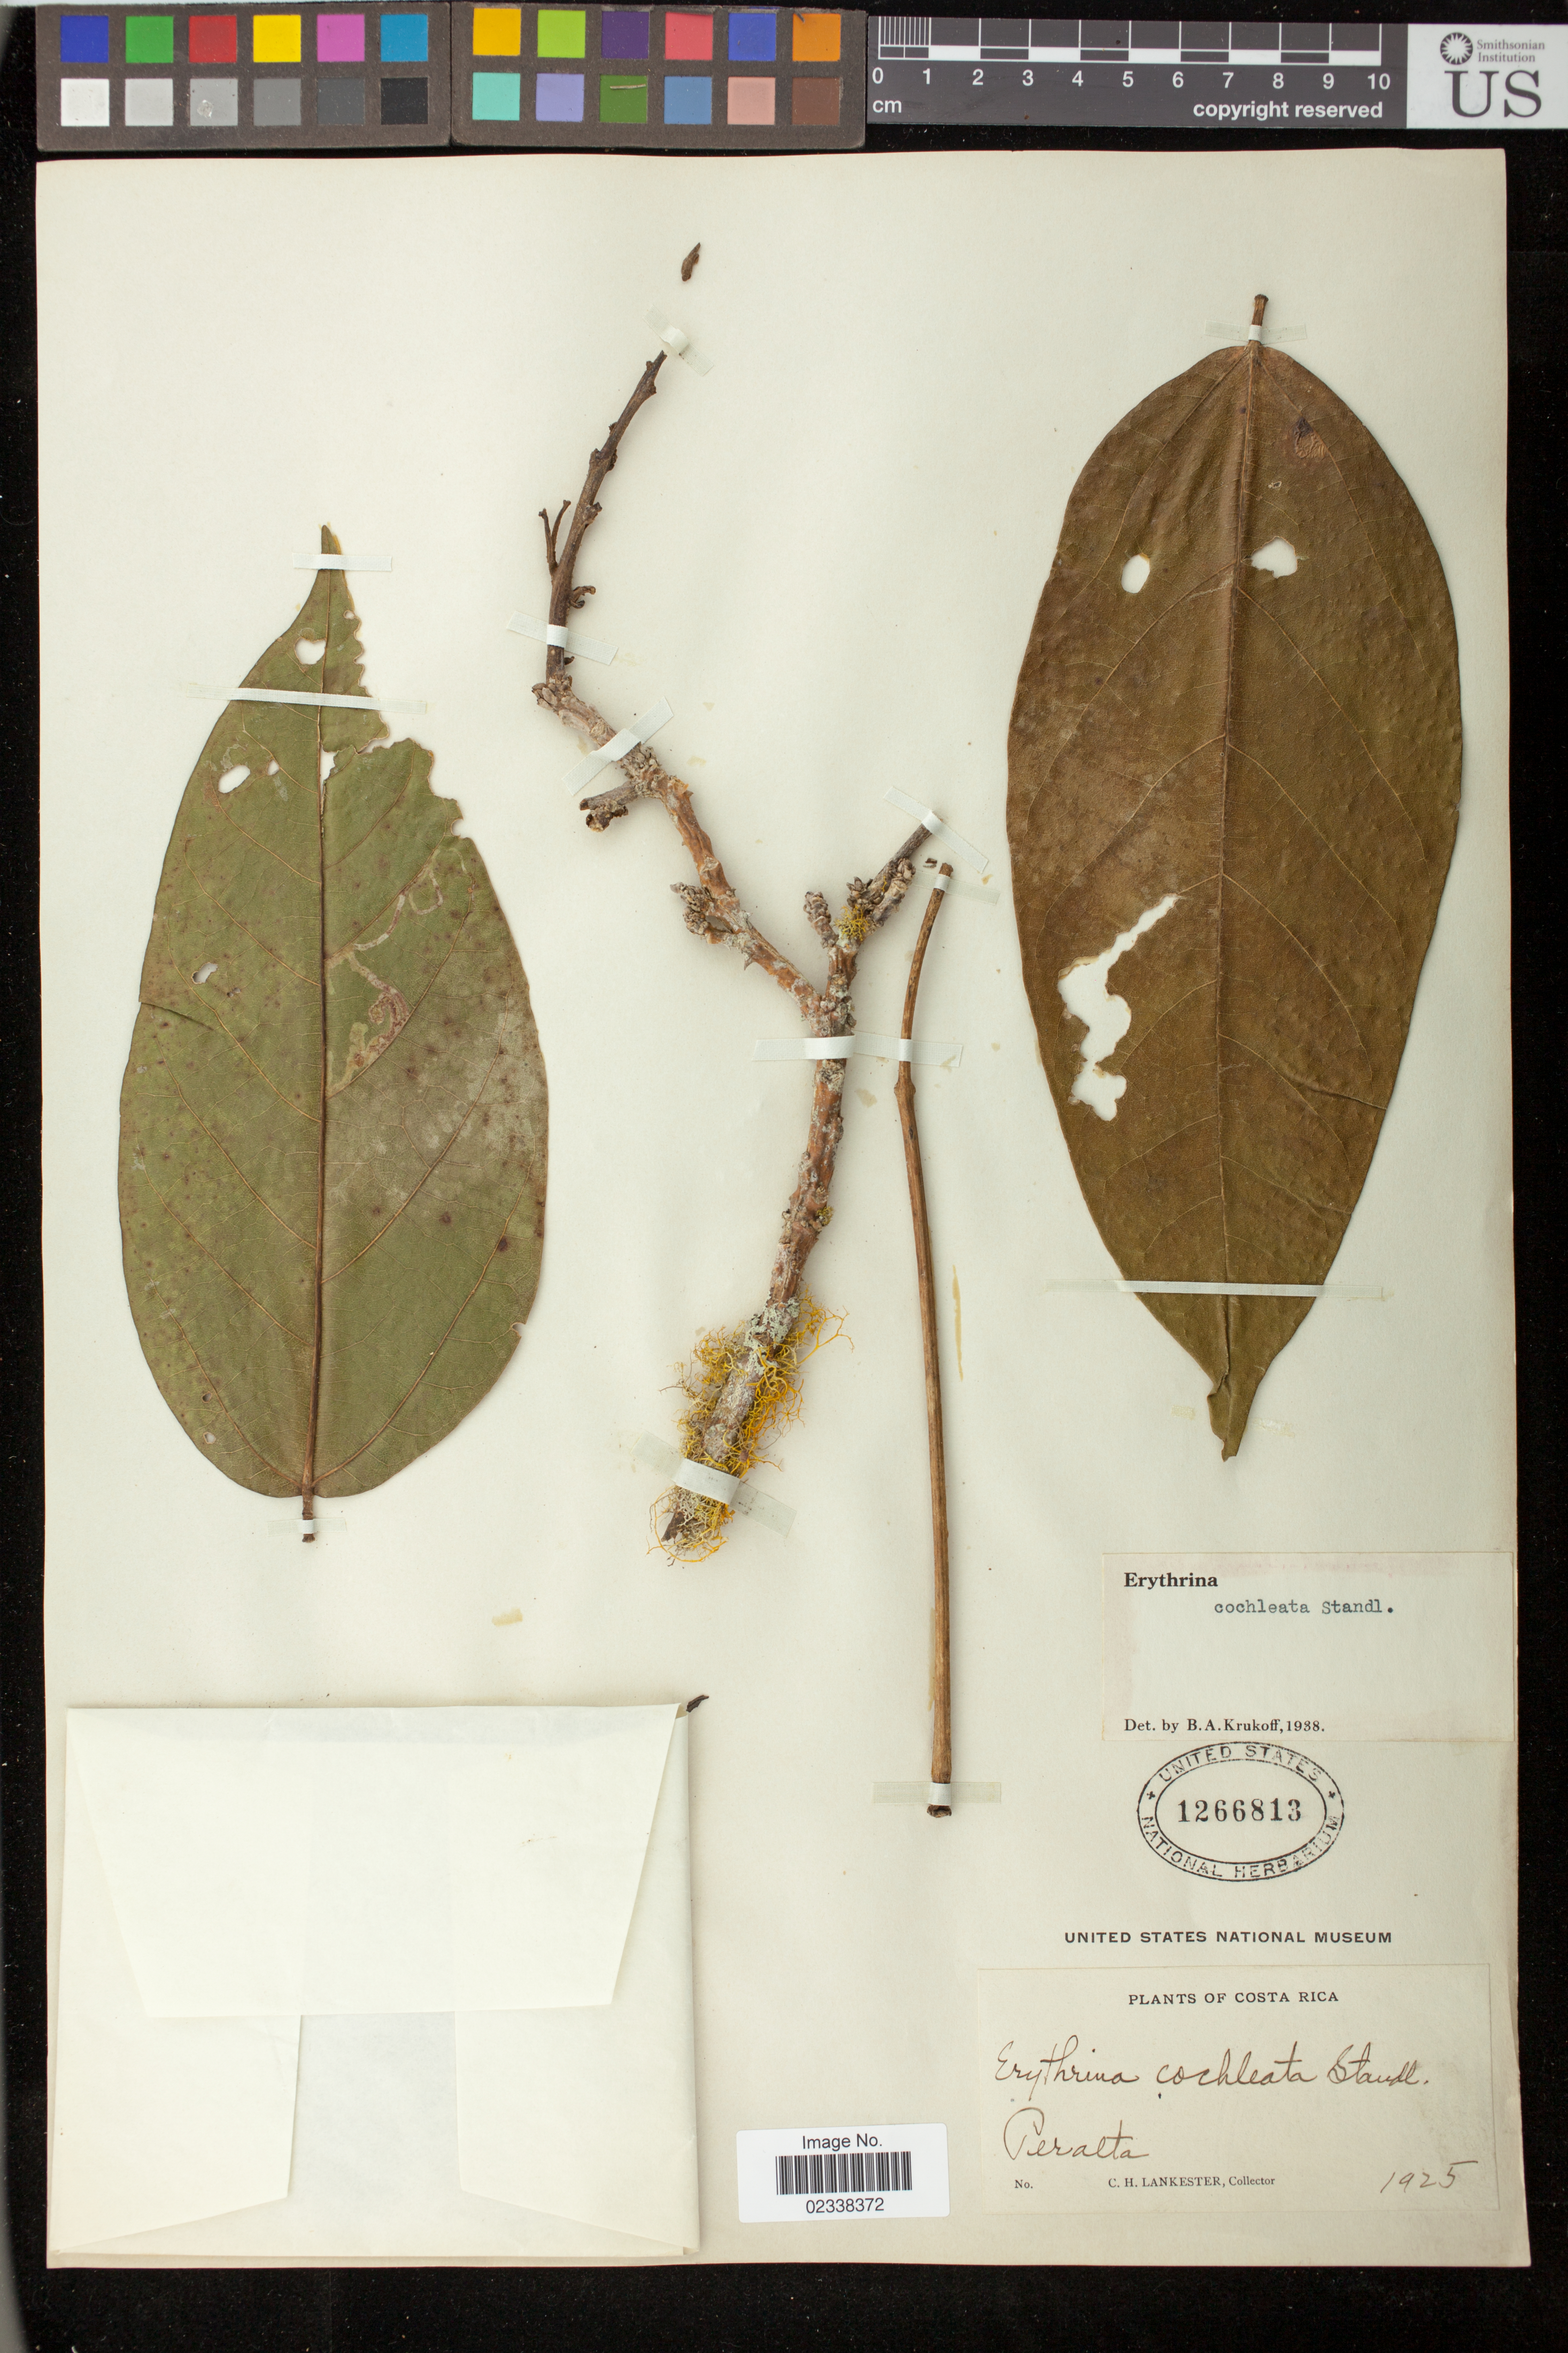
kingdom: Plantae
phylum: Tracheophyta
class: Magnoliopsida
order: Fabales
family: Fabaceae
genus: Erythrina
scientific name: Erythrina cochleata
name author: Standl.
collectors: C. H. Lankester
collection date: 1925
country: Costa Rica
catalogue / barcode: US 1266813